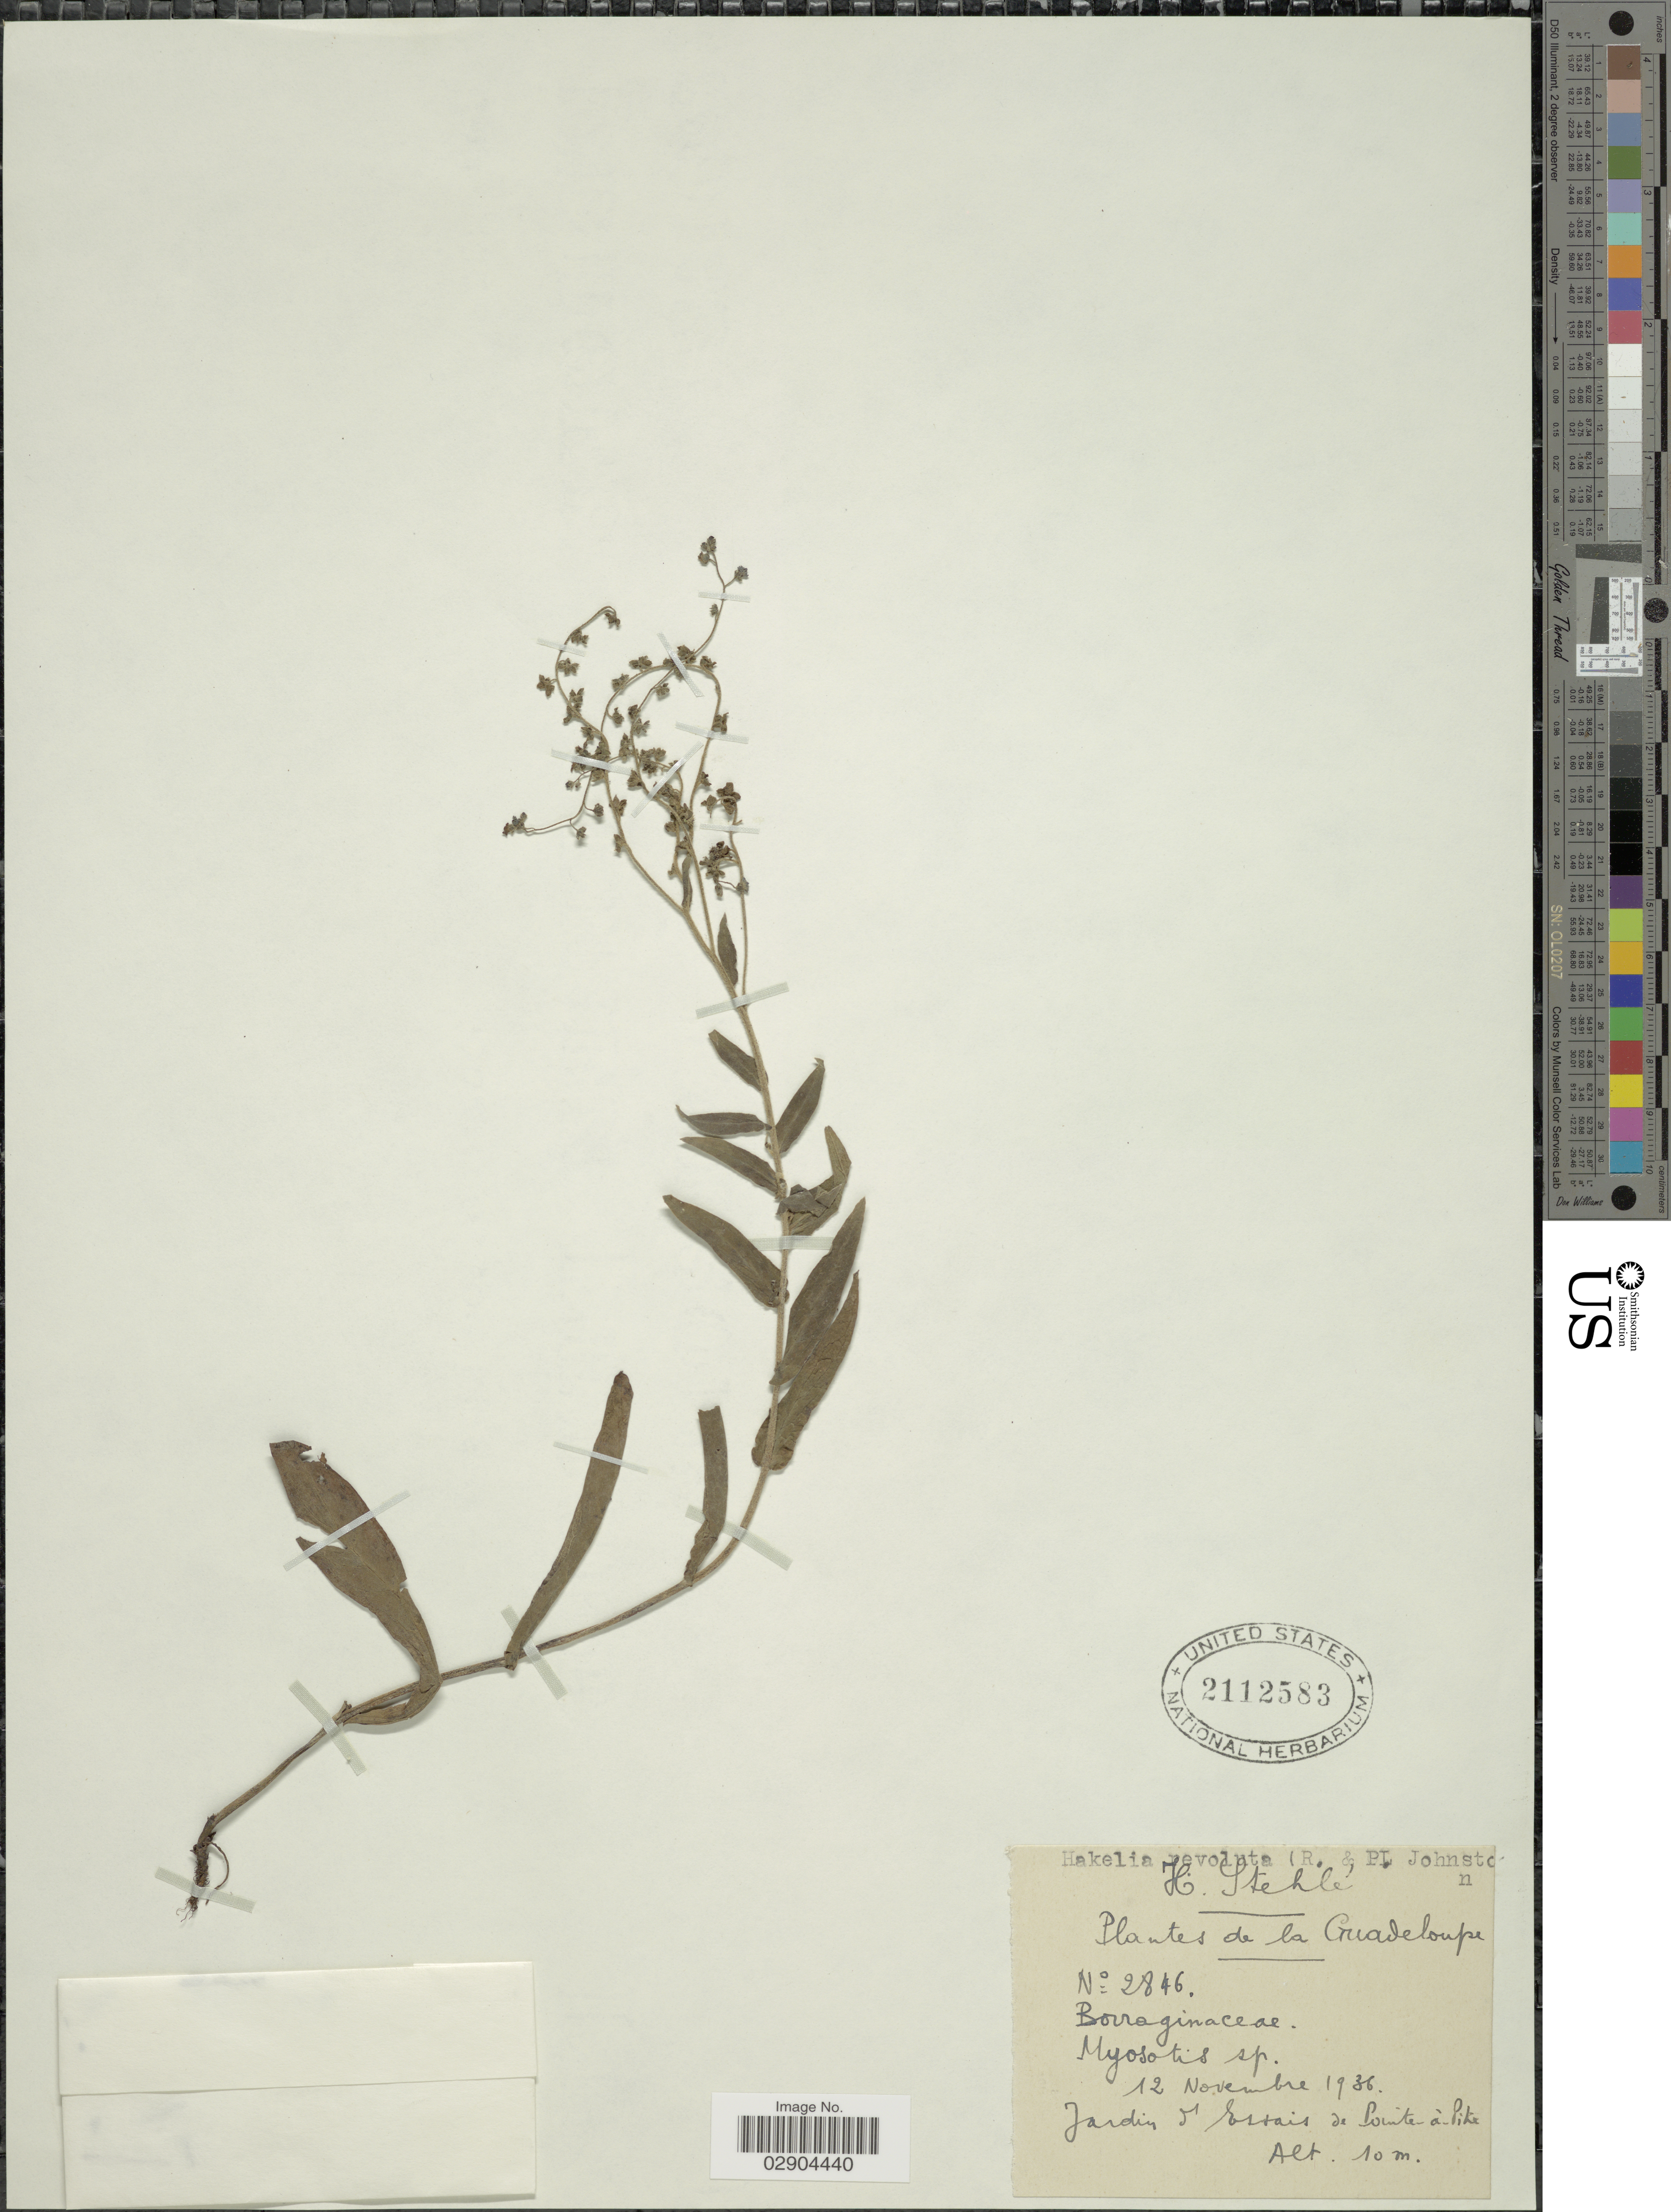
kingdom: Plantae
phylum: Tracheophyta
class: Magnoliopsida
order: Boraginales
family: Boraginaceae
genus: Hackelia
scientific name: Hackelia revoluta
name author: (Ruiz & Pav.) I.M. Johnst.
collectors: H. Stehlé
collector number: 2846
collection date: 1936-11-12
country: Mexico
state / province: Baja California Norte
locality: Guadalupe. Jardin de Estais de Louite à Pike.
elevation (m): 10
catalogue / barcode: US 2112583